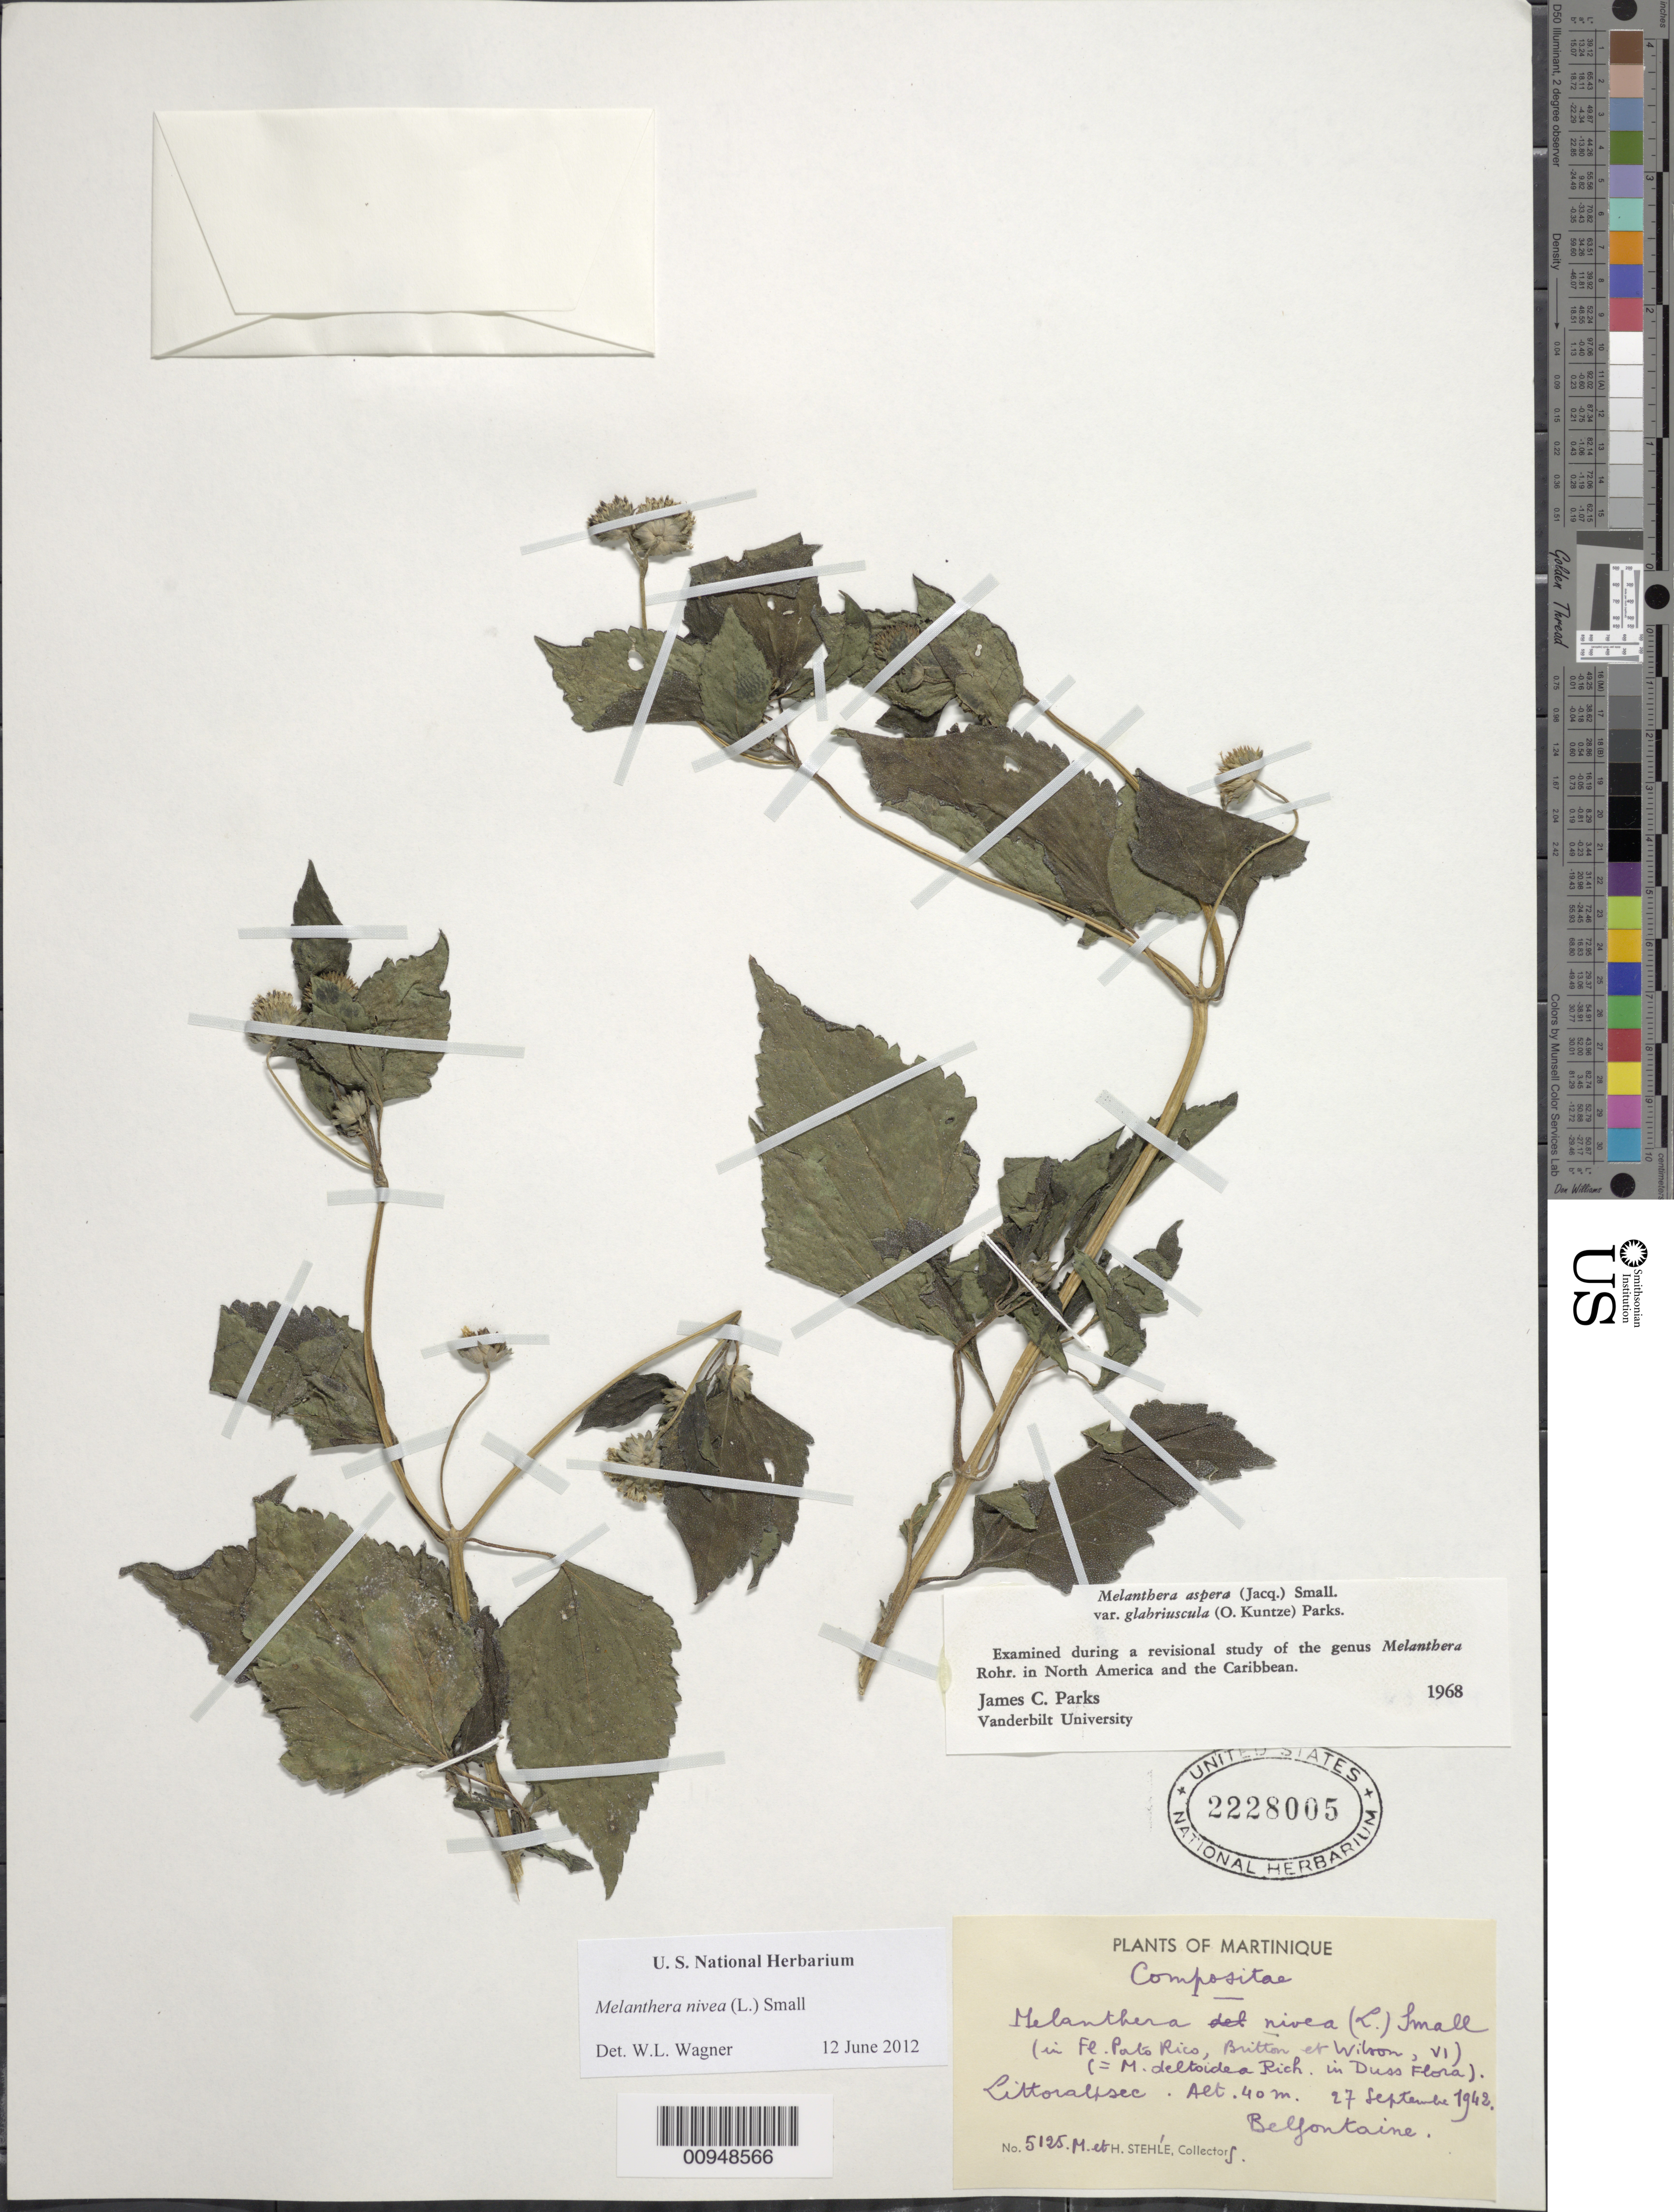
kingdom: Plantae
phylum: Tracheophyta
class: Magnoliopsida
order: Asterales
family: Asteraceae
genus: Melanthera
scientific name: Melanthera nivea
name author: (L.) Small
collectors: H. Stehlé & M. Stehlé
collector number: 5125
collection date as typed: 27 Sep 1942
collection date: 1942-09-27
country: Martinique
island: Martinique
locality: Bellefontaine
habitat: Littoral sec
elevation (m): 40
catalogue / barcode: US 2228005